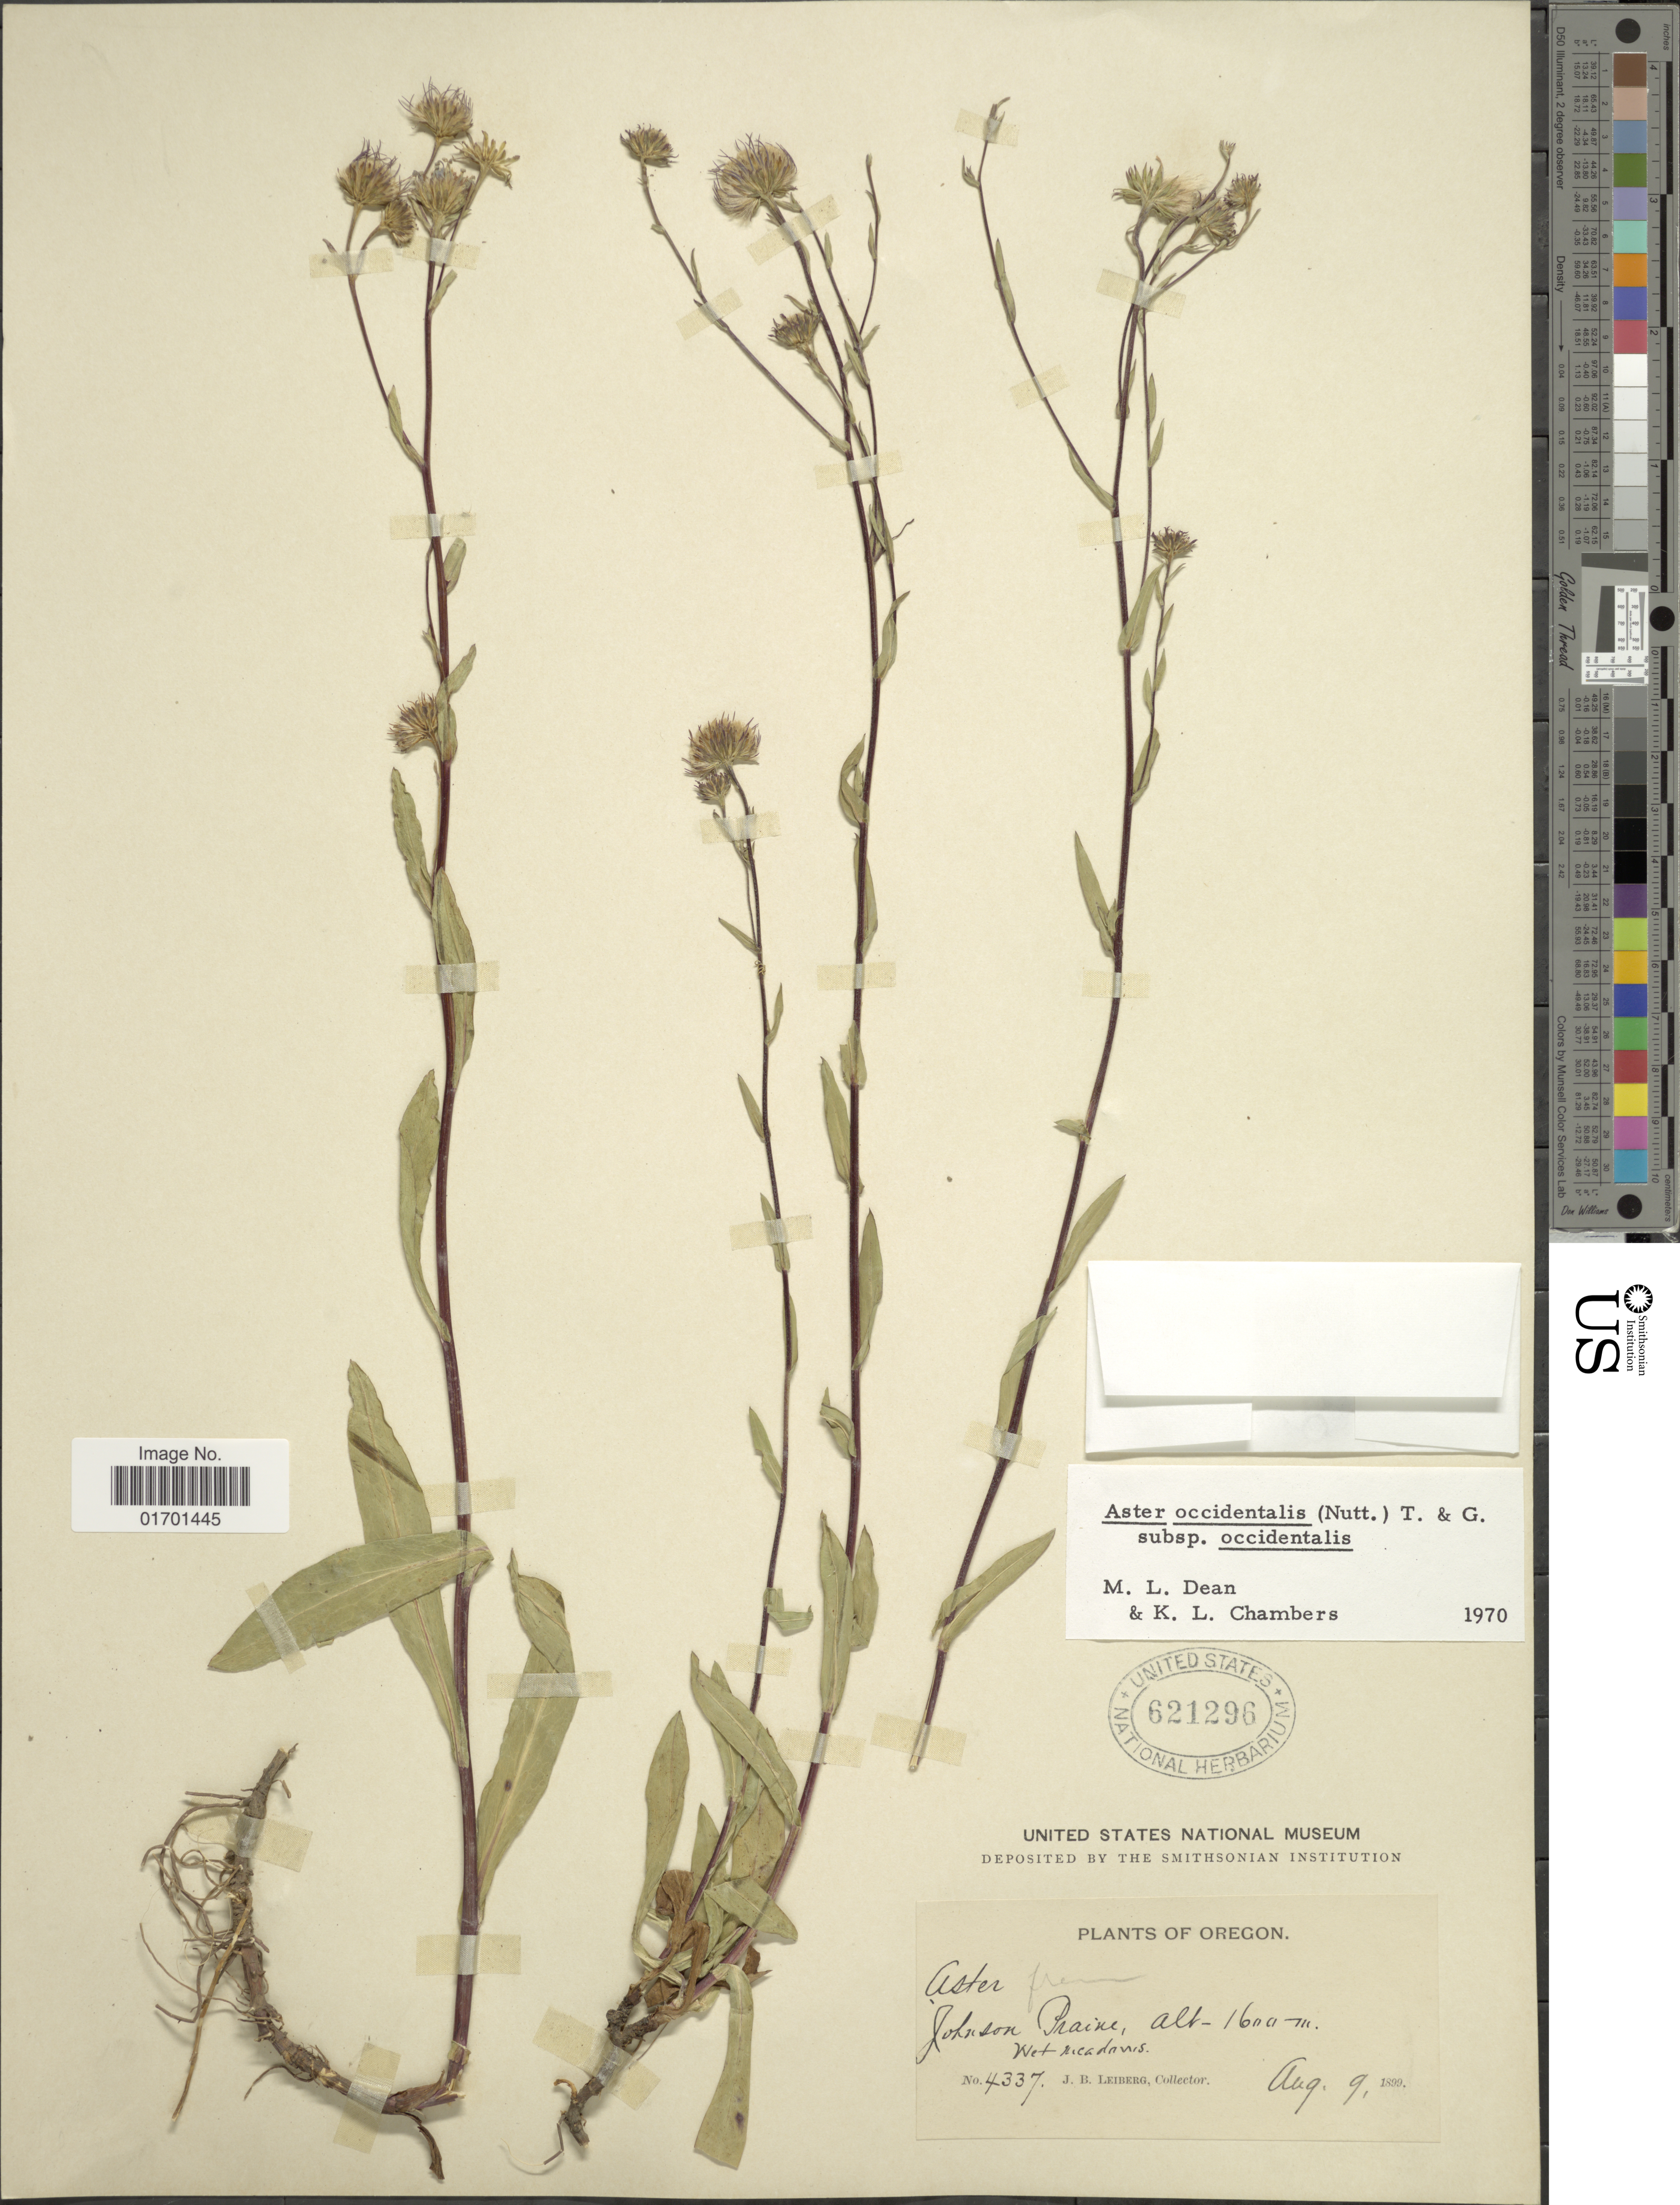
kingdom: Plantae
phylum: Tracheophyta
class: Magnoliopsida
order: Asterales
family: Asteraceae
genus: Symphyotrichum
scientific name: Symphyotrichum spathulatum var. spathulatum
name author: (Lindl.) G.L. Nesom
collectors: J. B. Leiberg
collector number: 4337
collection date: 1899-08-09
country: United States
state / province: Oregon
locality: Johnson Praine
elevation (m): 1600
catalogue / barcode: US 621296